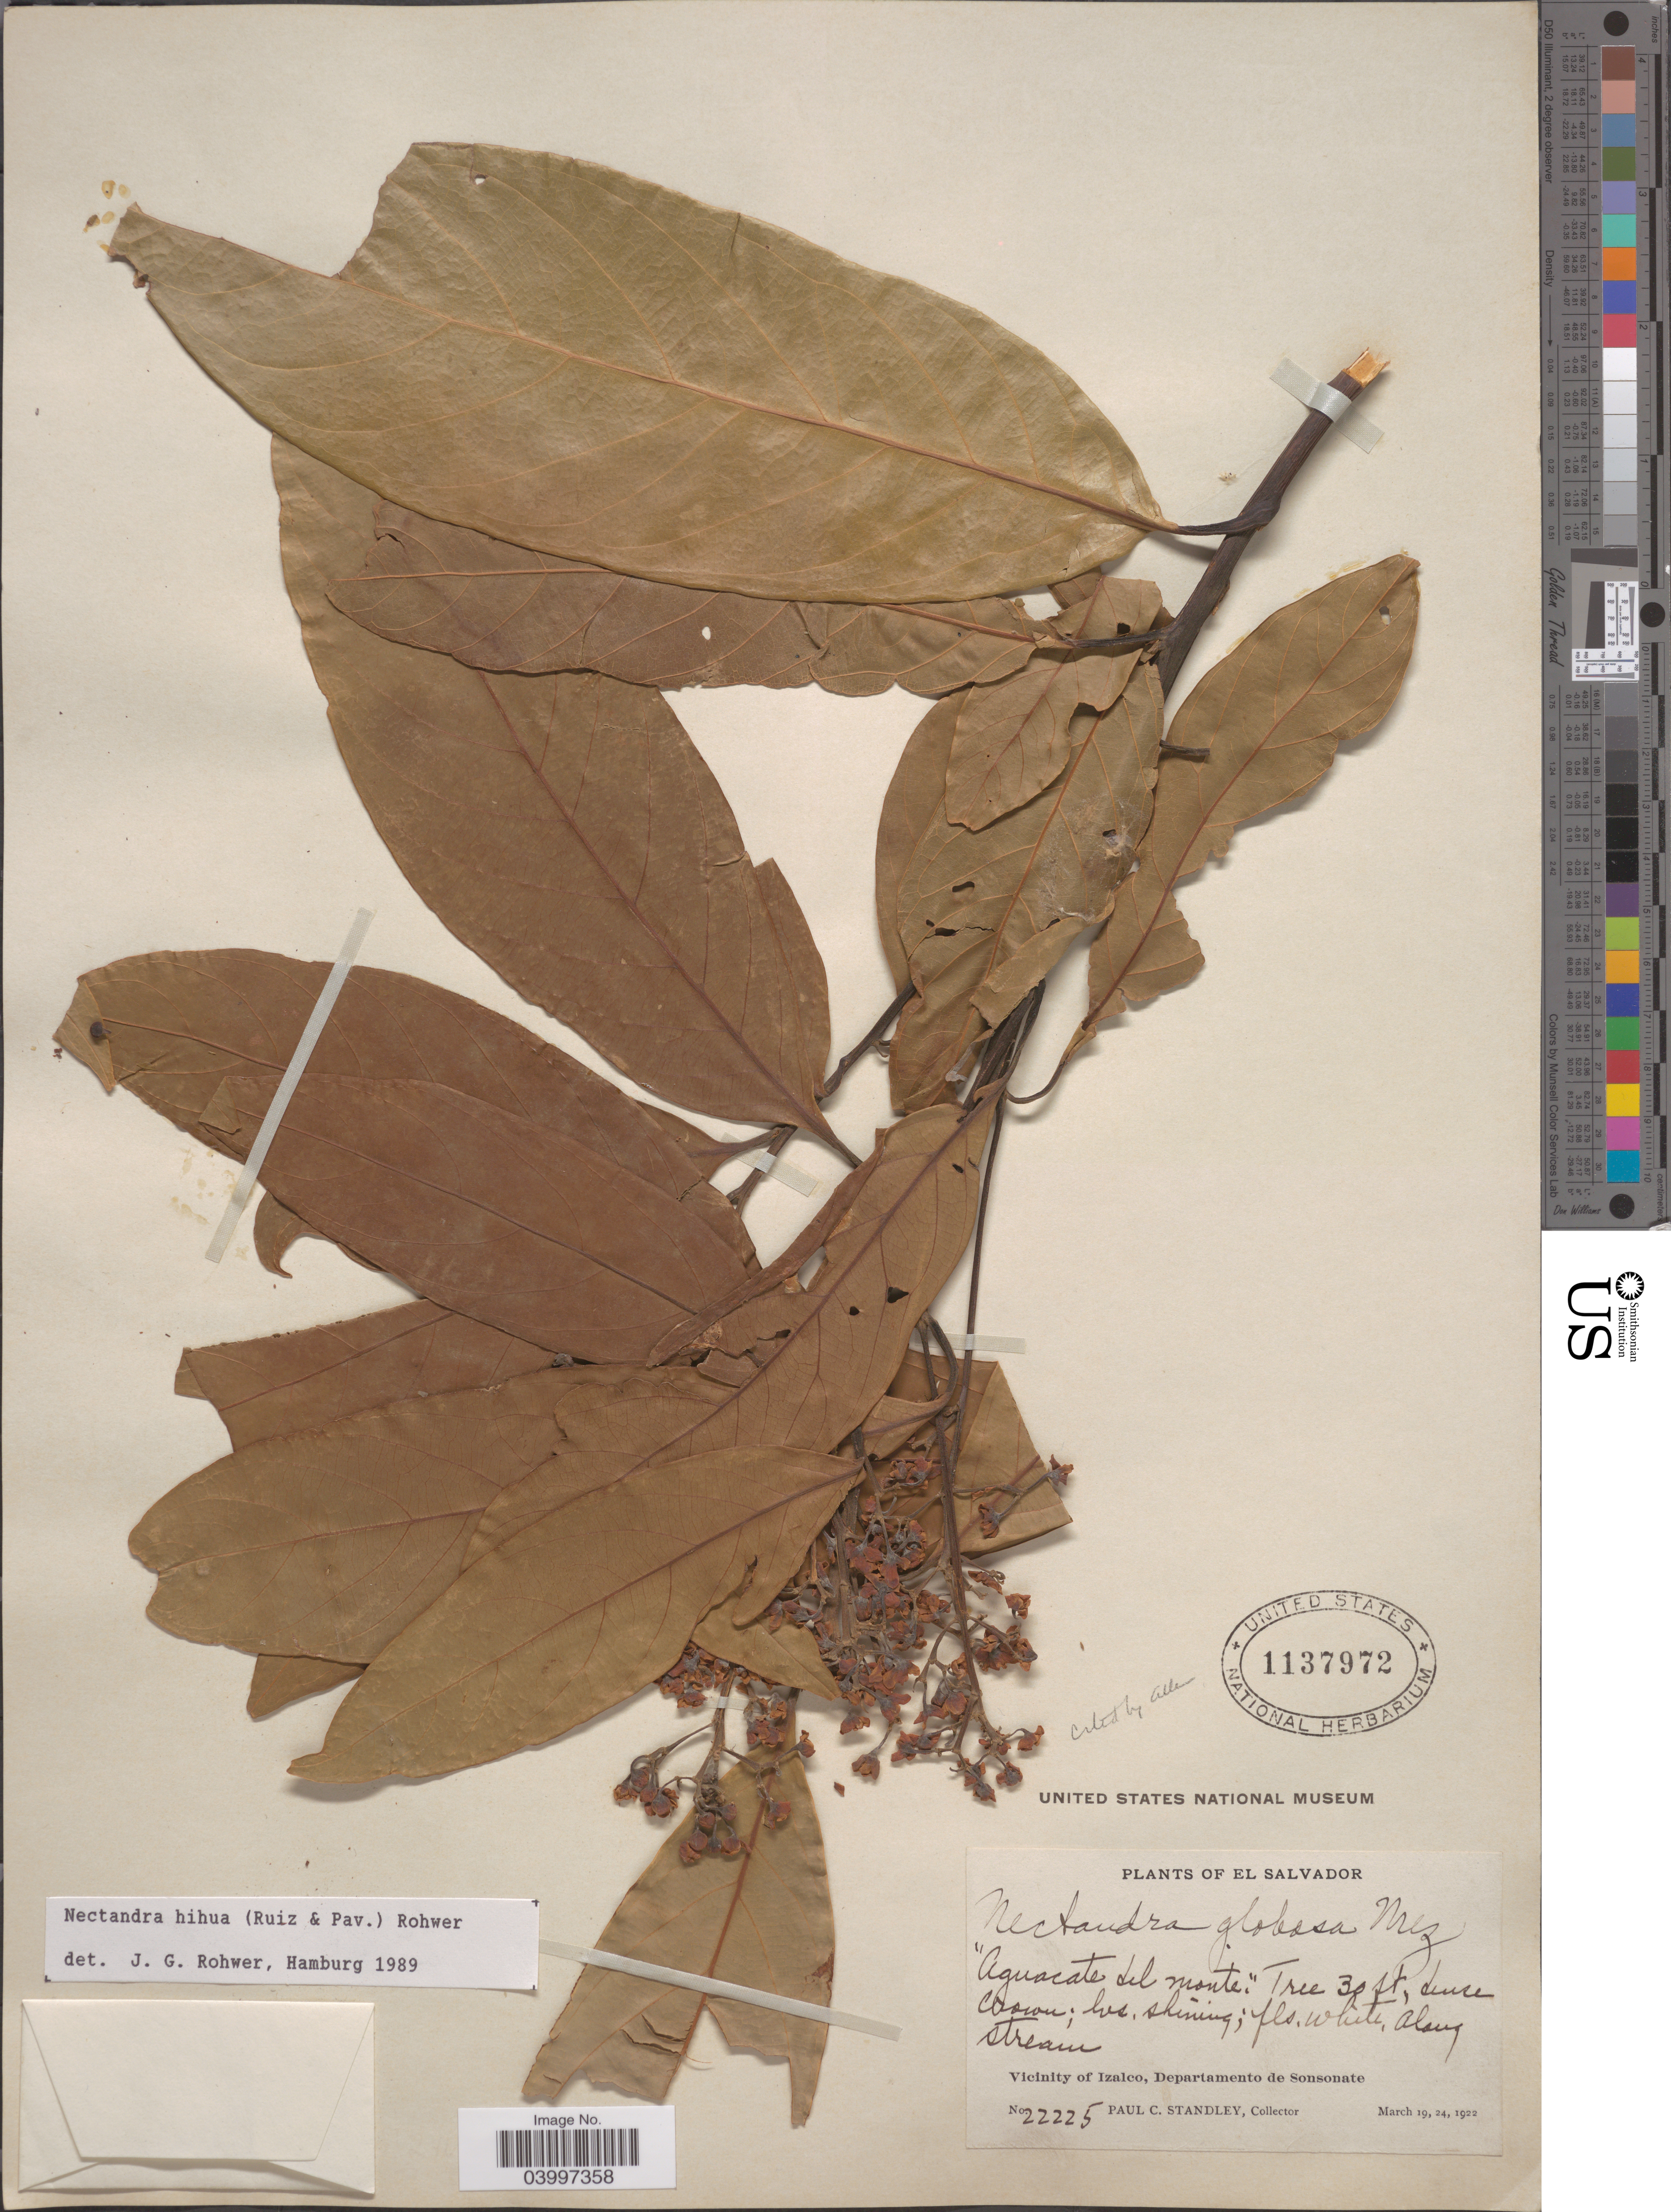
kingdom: Plantae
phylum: Tracheophyta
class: Magnoliopsida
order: Laurales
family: Lauraceae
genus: Nectandra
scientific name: Nectandra hihua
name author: (Ruiz & Pav.) Rohwer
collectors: P. C. Standley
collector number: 22225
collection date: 1922-03-19/1922-03-24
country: El Salvador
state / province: Sonsonate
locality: Vicinity of Izalco, Departamento de Sonsonate.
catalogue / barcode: US 1137972